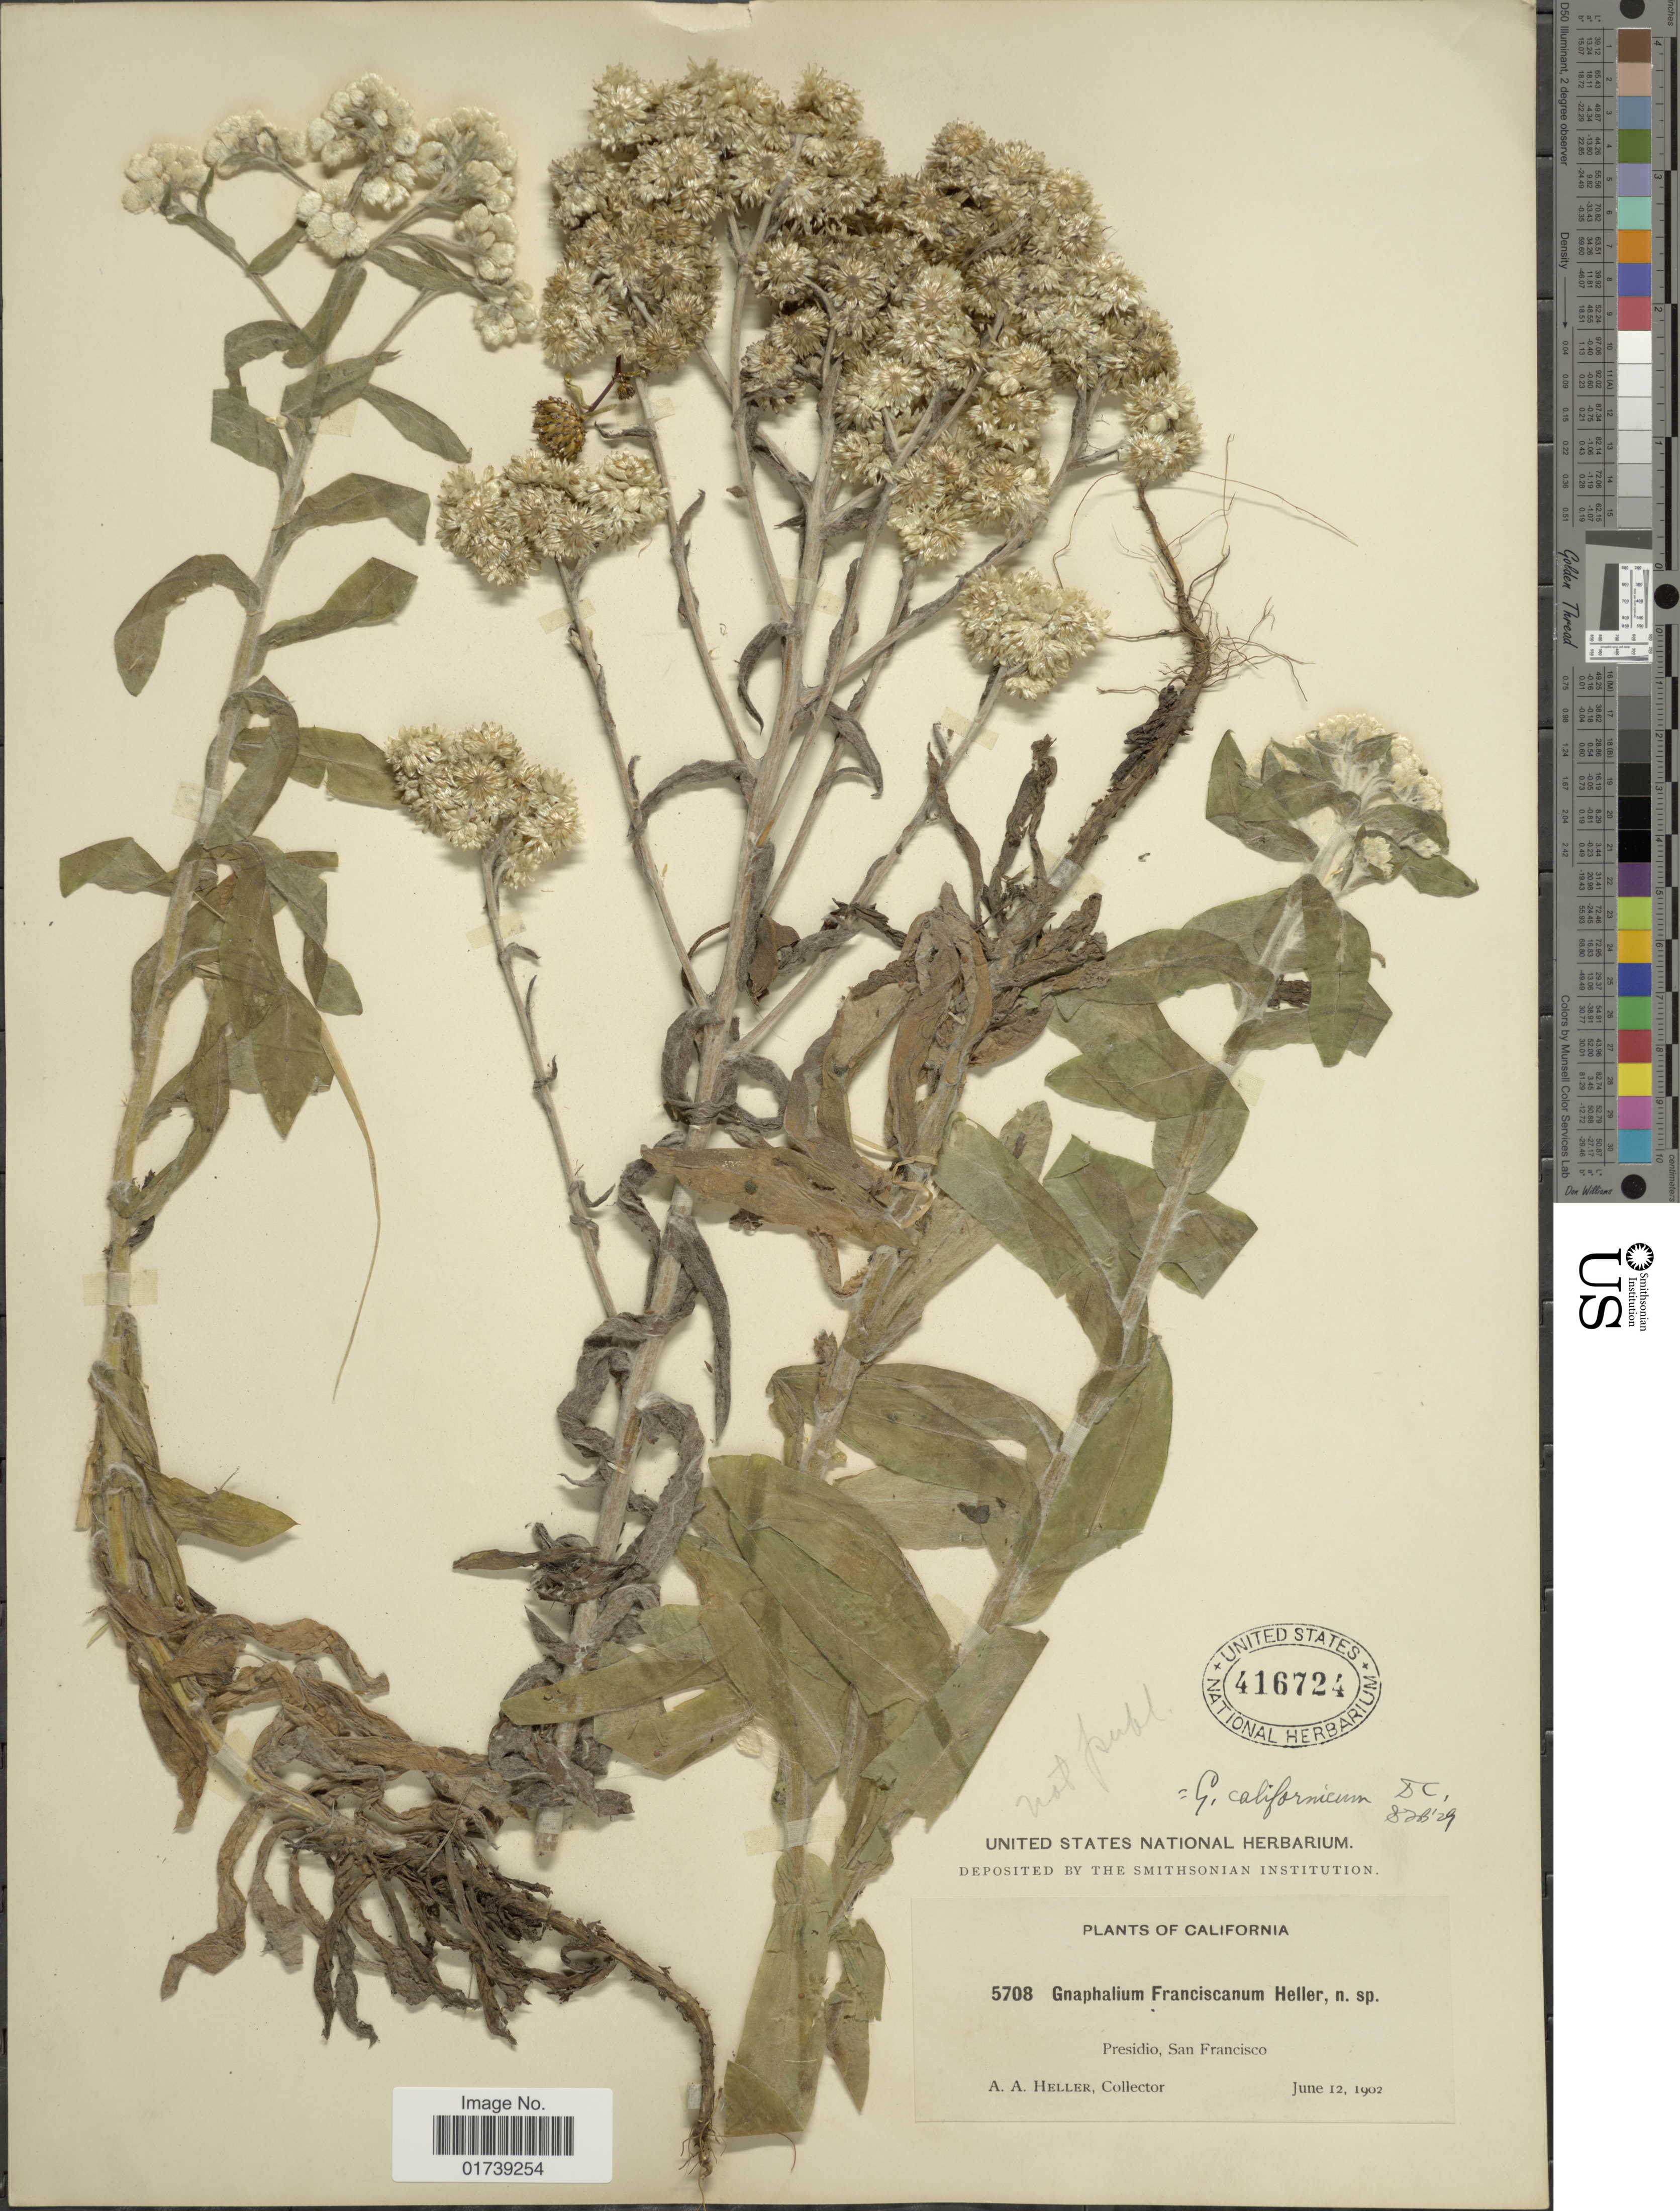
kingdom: Plantae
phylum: Tracheophyta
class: Magnoliopsida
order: Asterales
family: Asteraceae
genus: Pseudognaphalium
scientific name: Pseudognaphalium californicum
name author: (DC.) Anderb.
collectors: A. A. Heller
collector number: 5708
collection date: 1902-06-12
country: United States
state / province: California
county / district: San Francisco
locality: Presidio, San Francisco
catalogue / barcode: US 416724